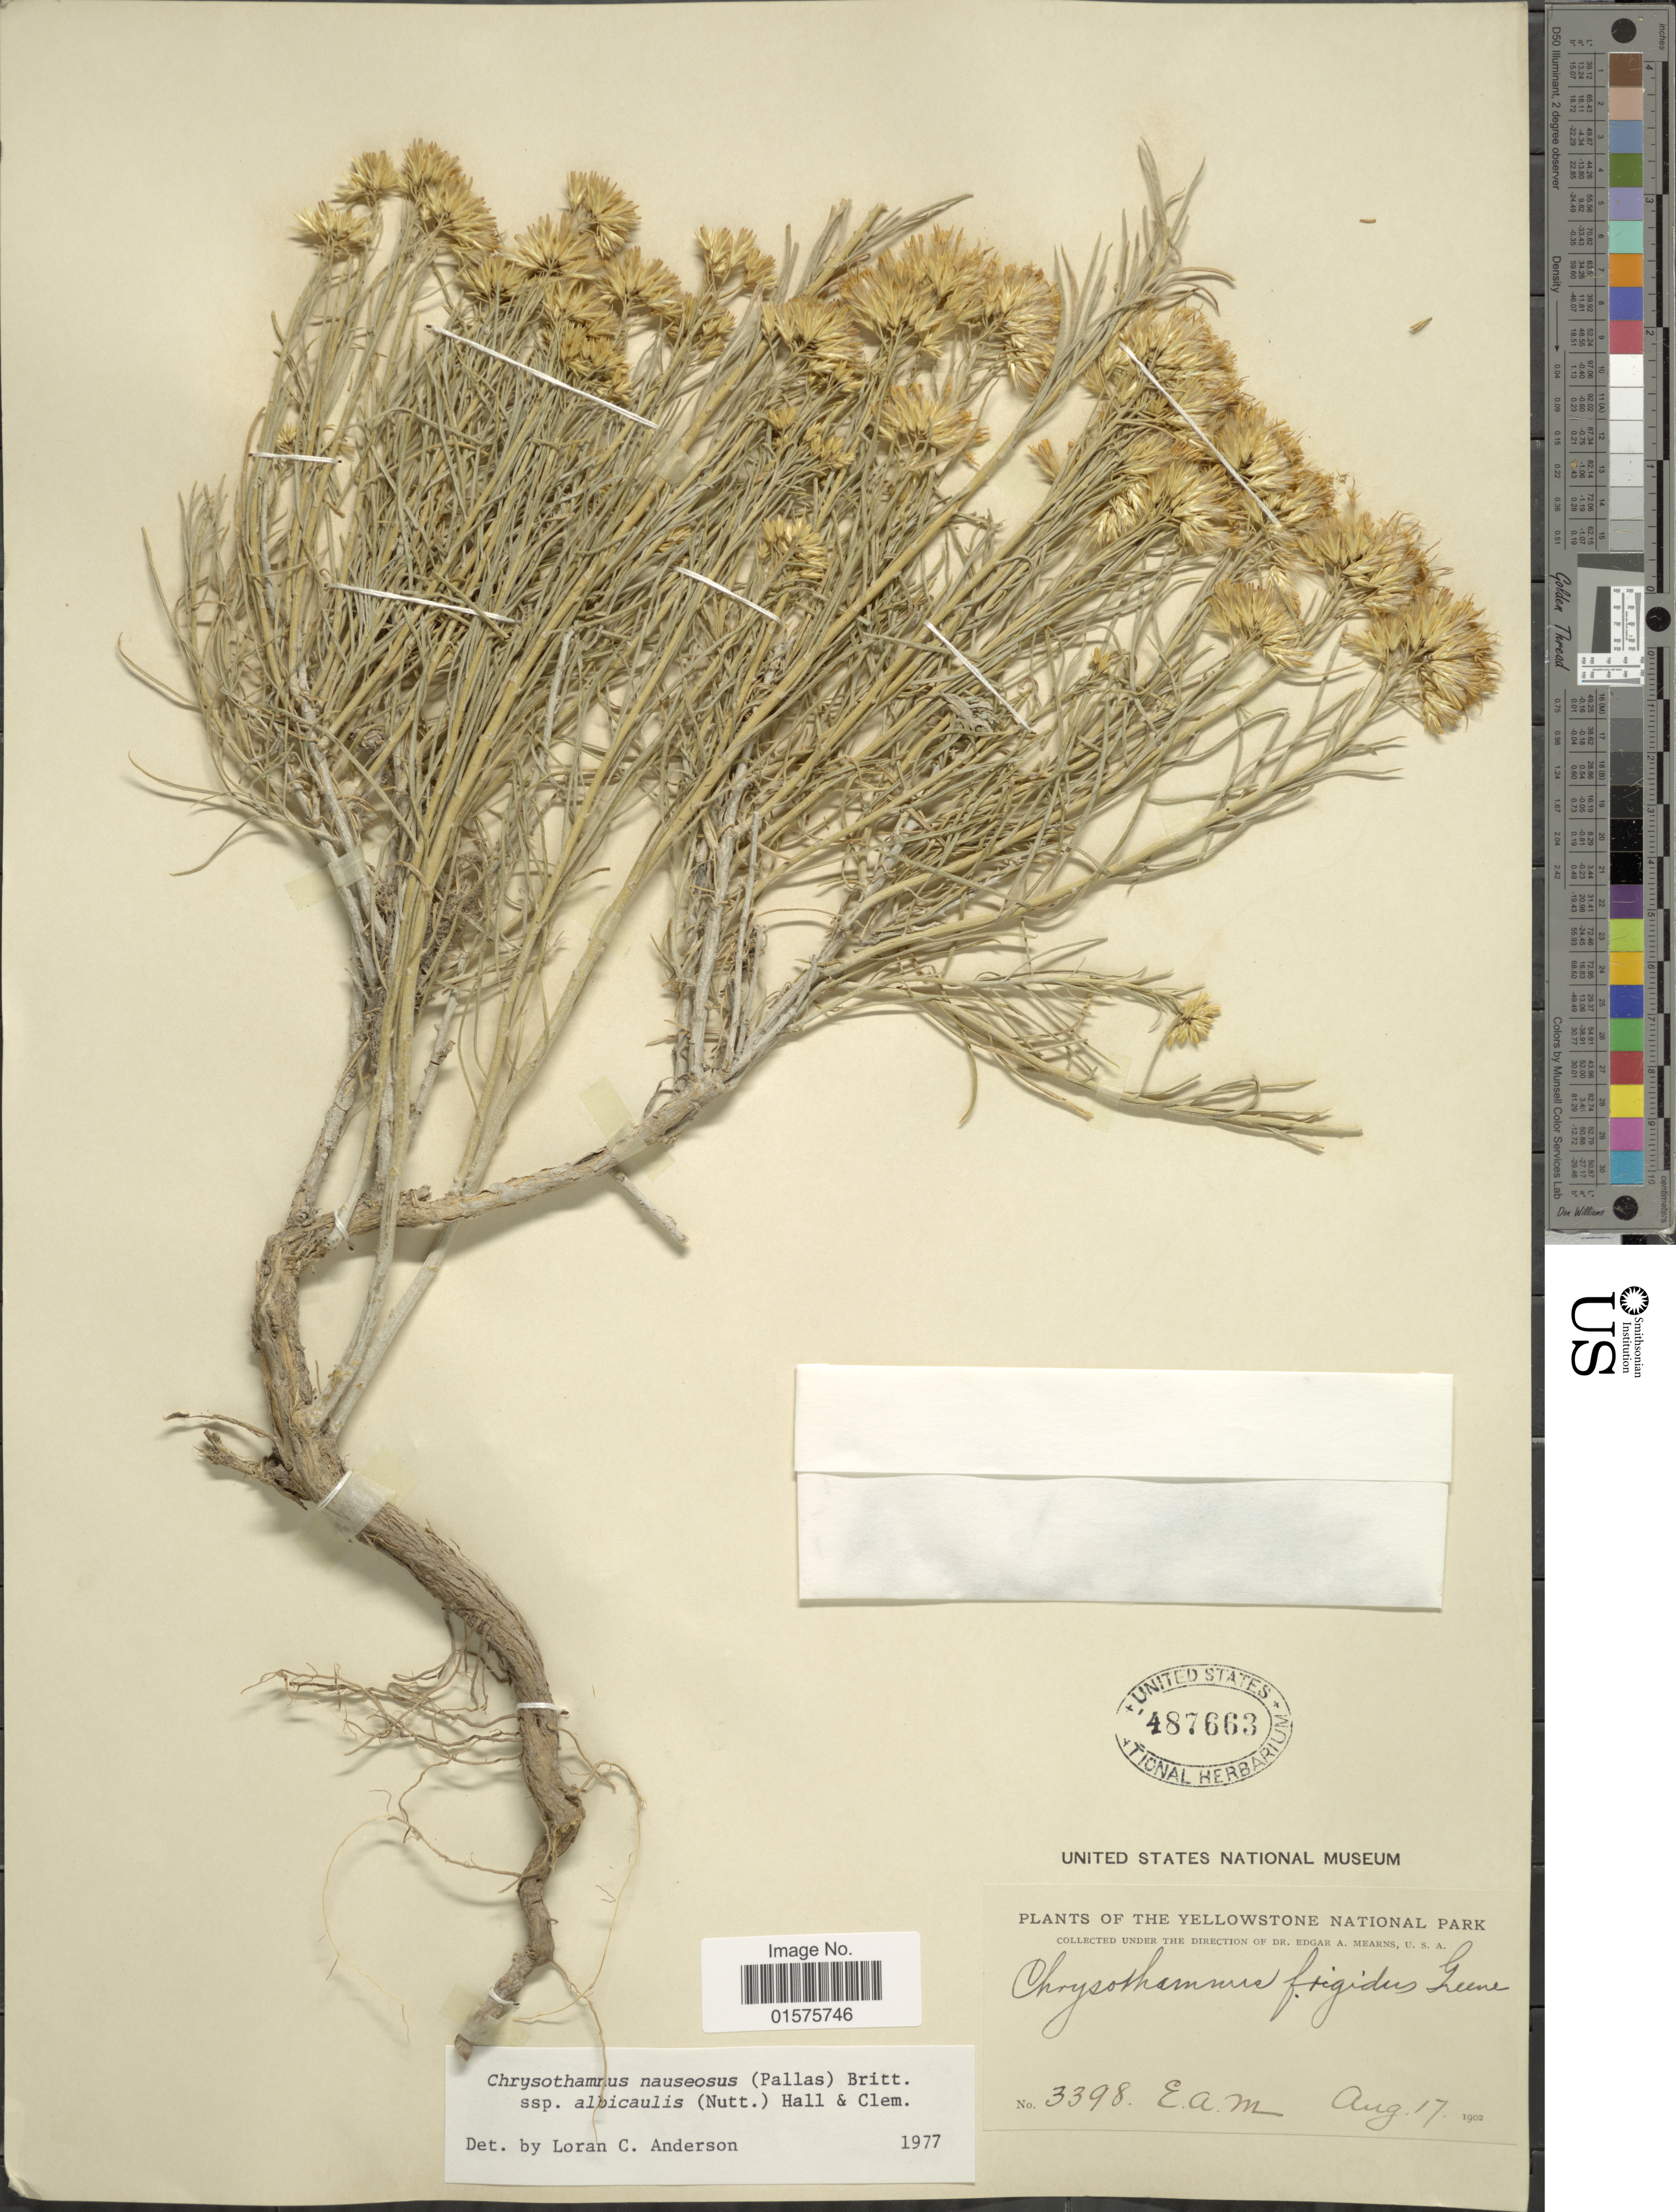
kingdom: Plantae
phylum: Tracheophyta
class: Magnoliopsida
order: Asterales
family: Asteraceae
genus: Ericameria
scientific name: Ericameria nauseosa var. speciosa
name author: (Nutt.) G.L. Nesom & G.I. Baird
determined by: Urbatsch, Lowell E., Curator (LSU), Louisiana State University (UNITED STATES)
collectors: E. A. Mearns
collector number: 3398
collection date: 1902-08-17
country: United States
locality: Yellowstone National Park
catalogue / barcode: US 487663